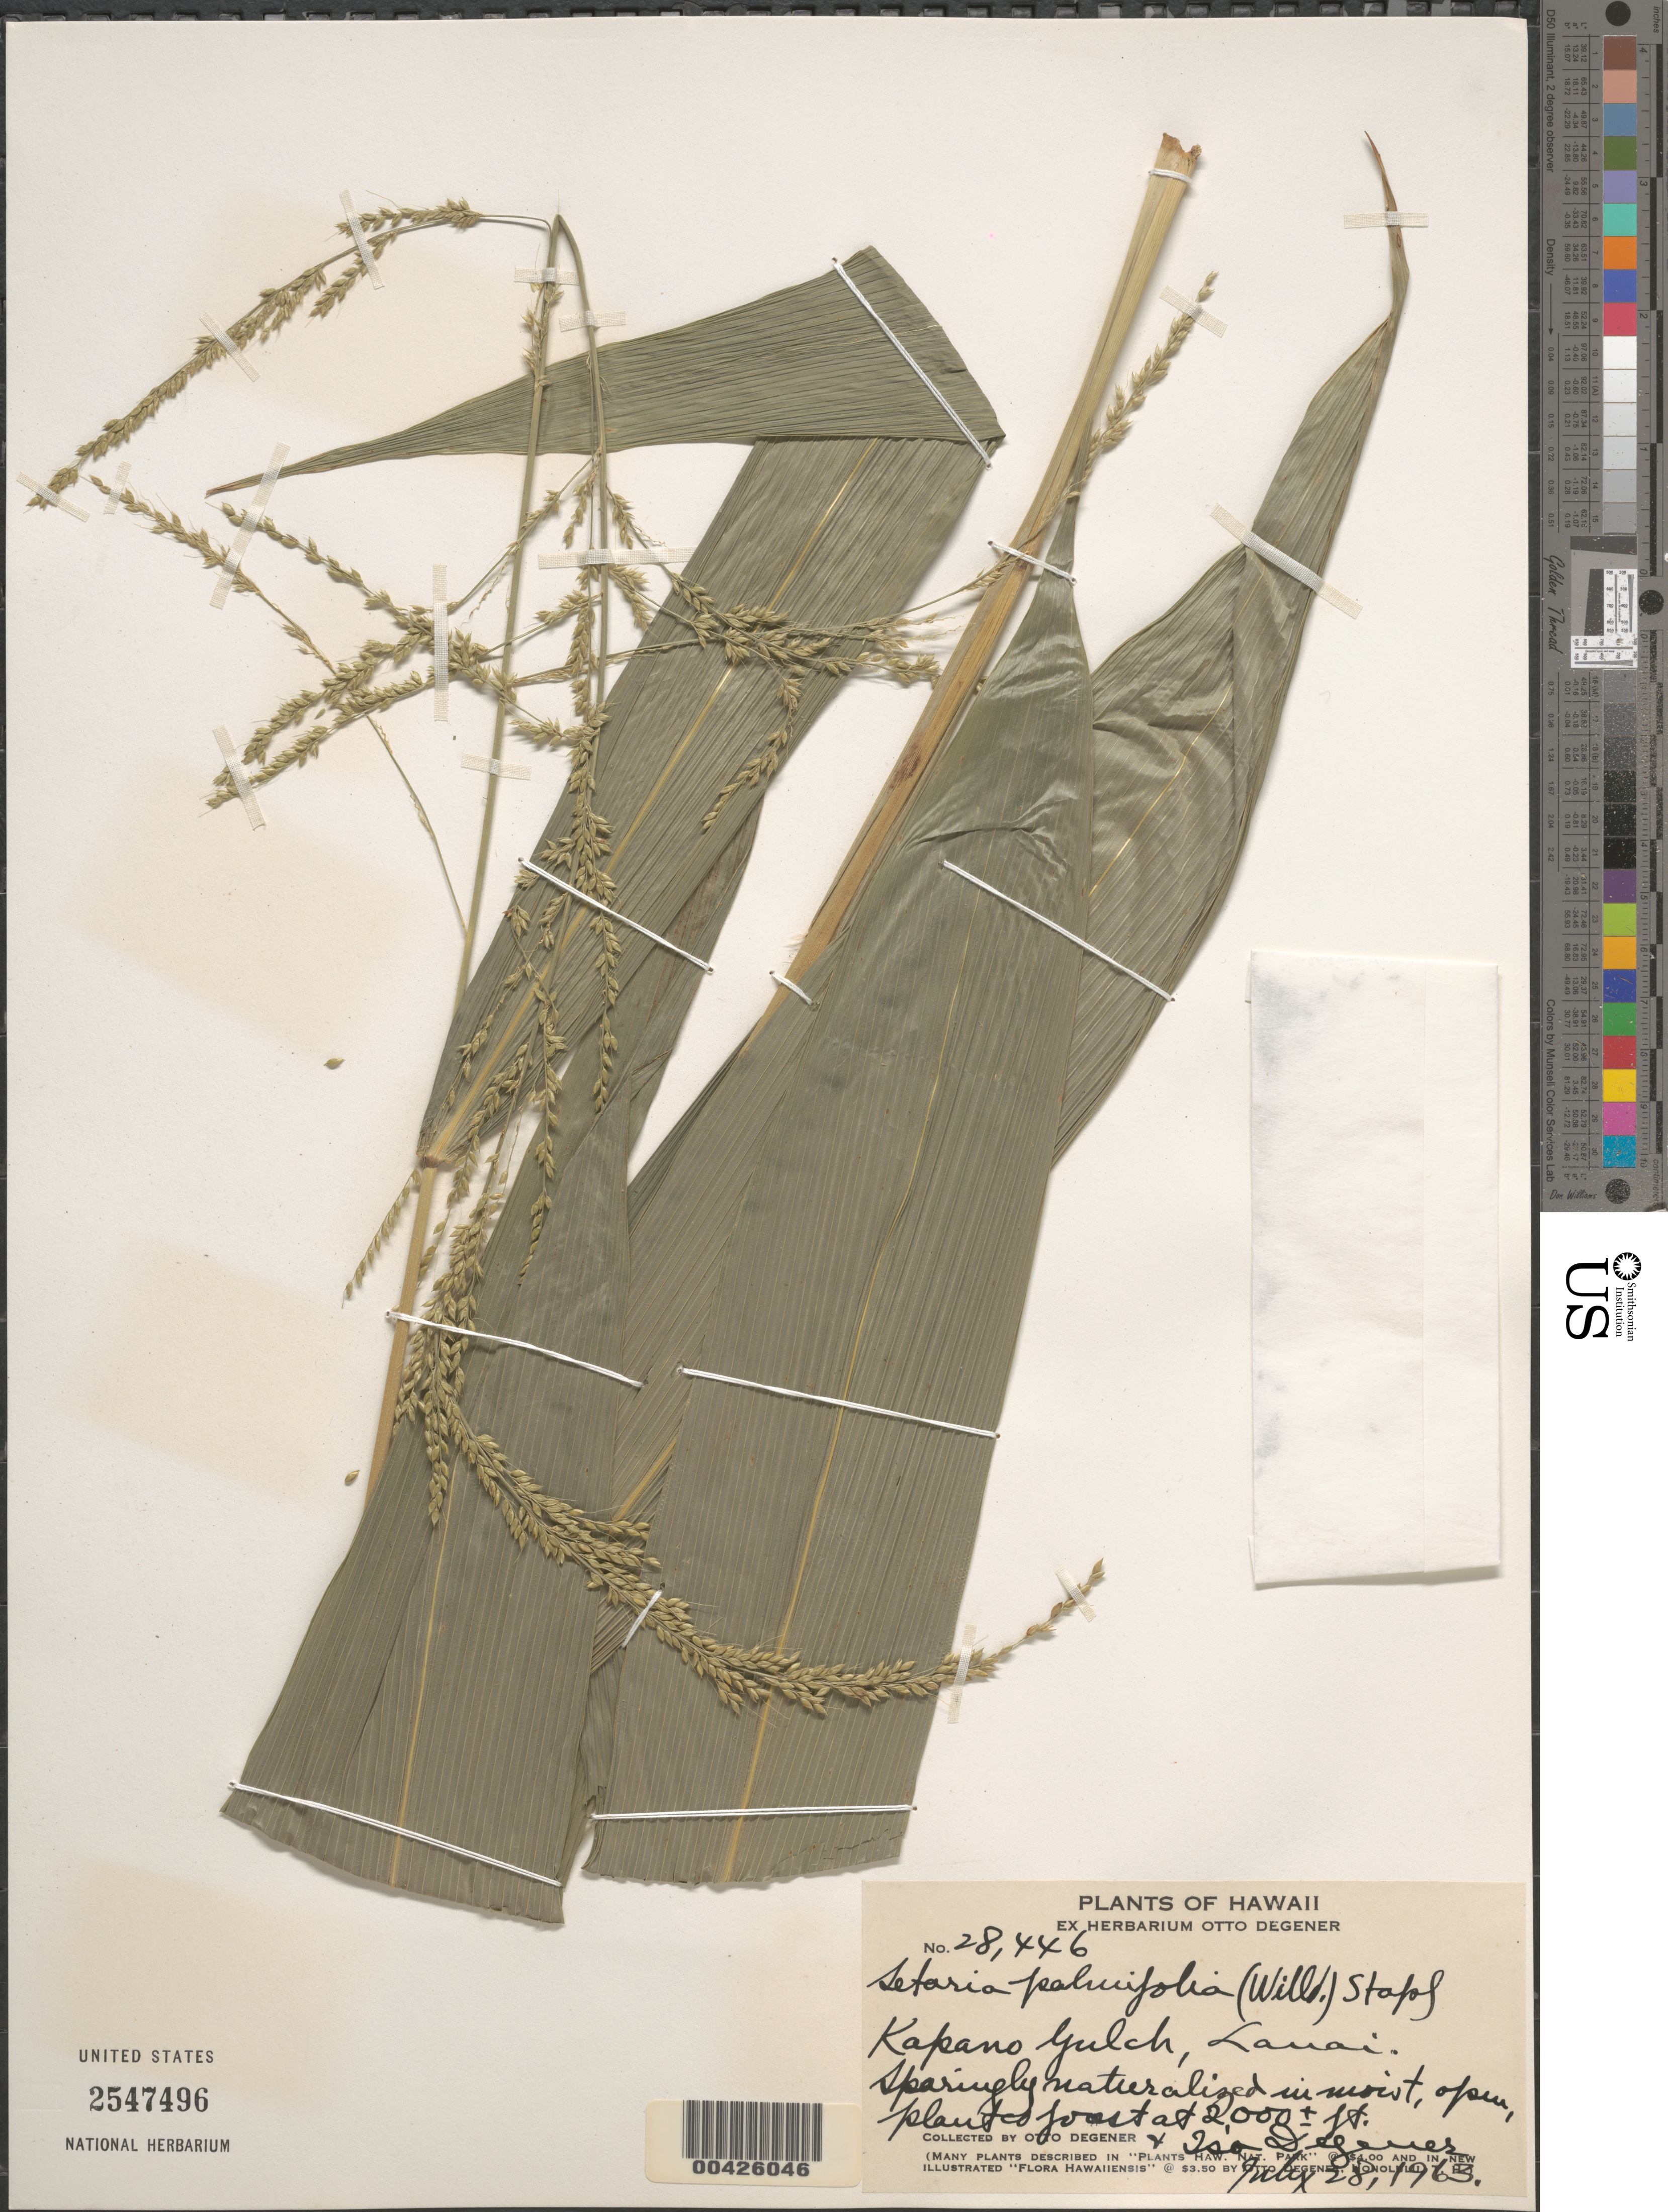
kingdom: Plantae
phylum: Tracheophyta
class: Liliopsida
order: Poales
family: Poaceae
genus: Setaria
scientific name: Setaria palmifolia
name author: (J. Koenig) Stapf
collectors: O. Degener & I. Degener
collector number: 28446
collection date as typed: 28 Jul 1963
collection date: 1963-07-28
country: United States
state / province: Hawaii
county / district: Maui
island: Lana'i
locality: Kapano Gulch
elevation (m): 610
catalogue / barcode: US 2547496